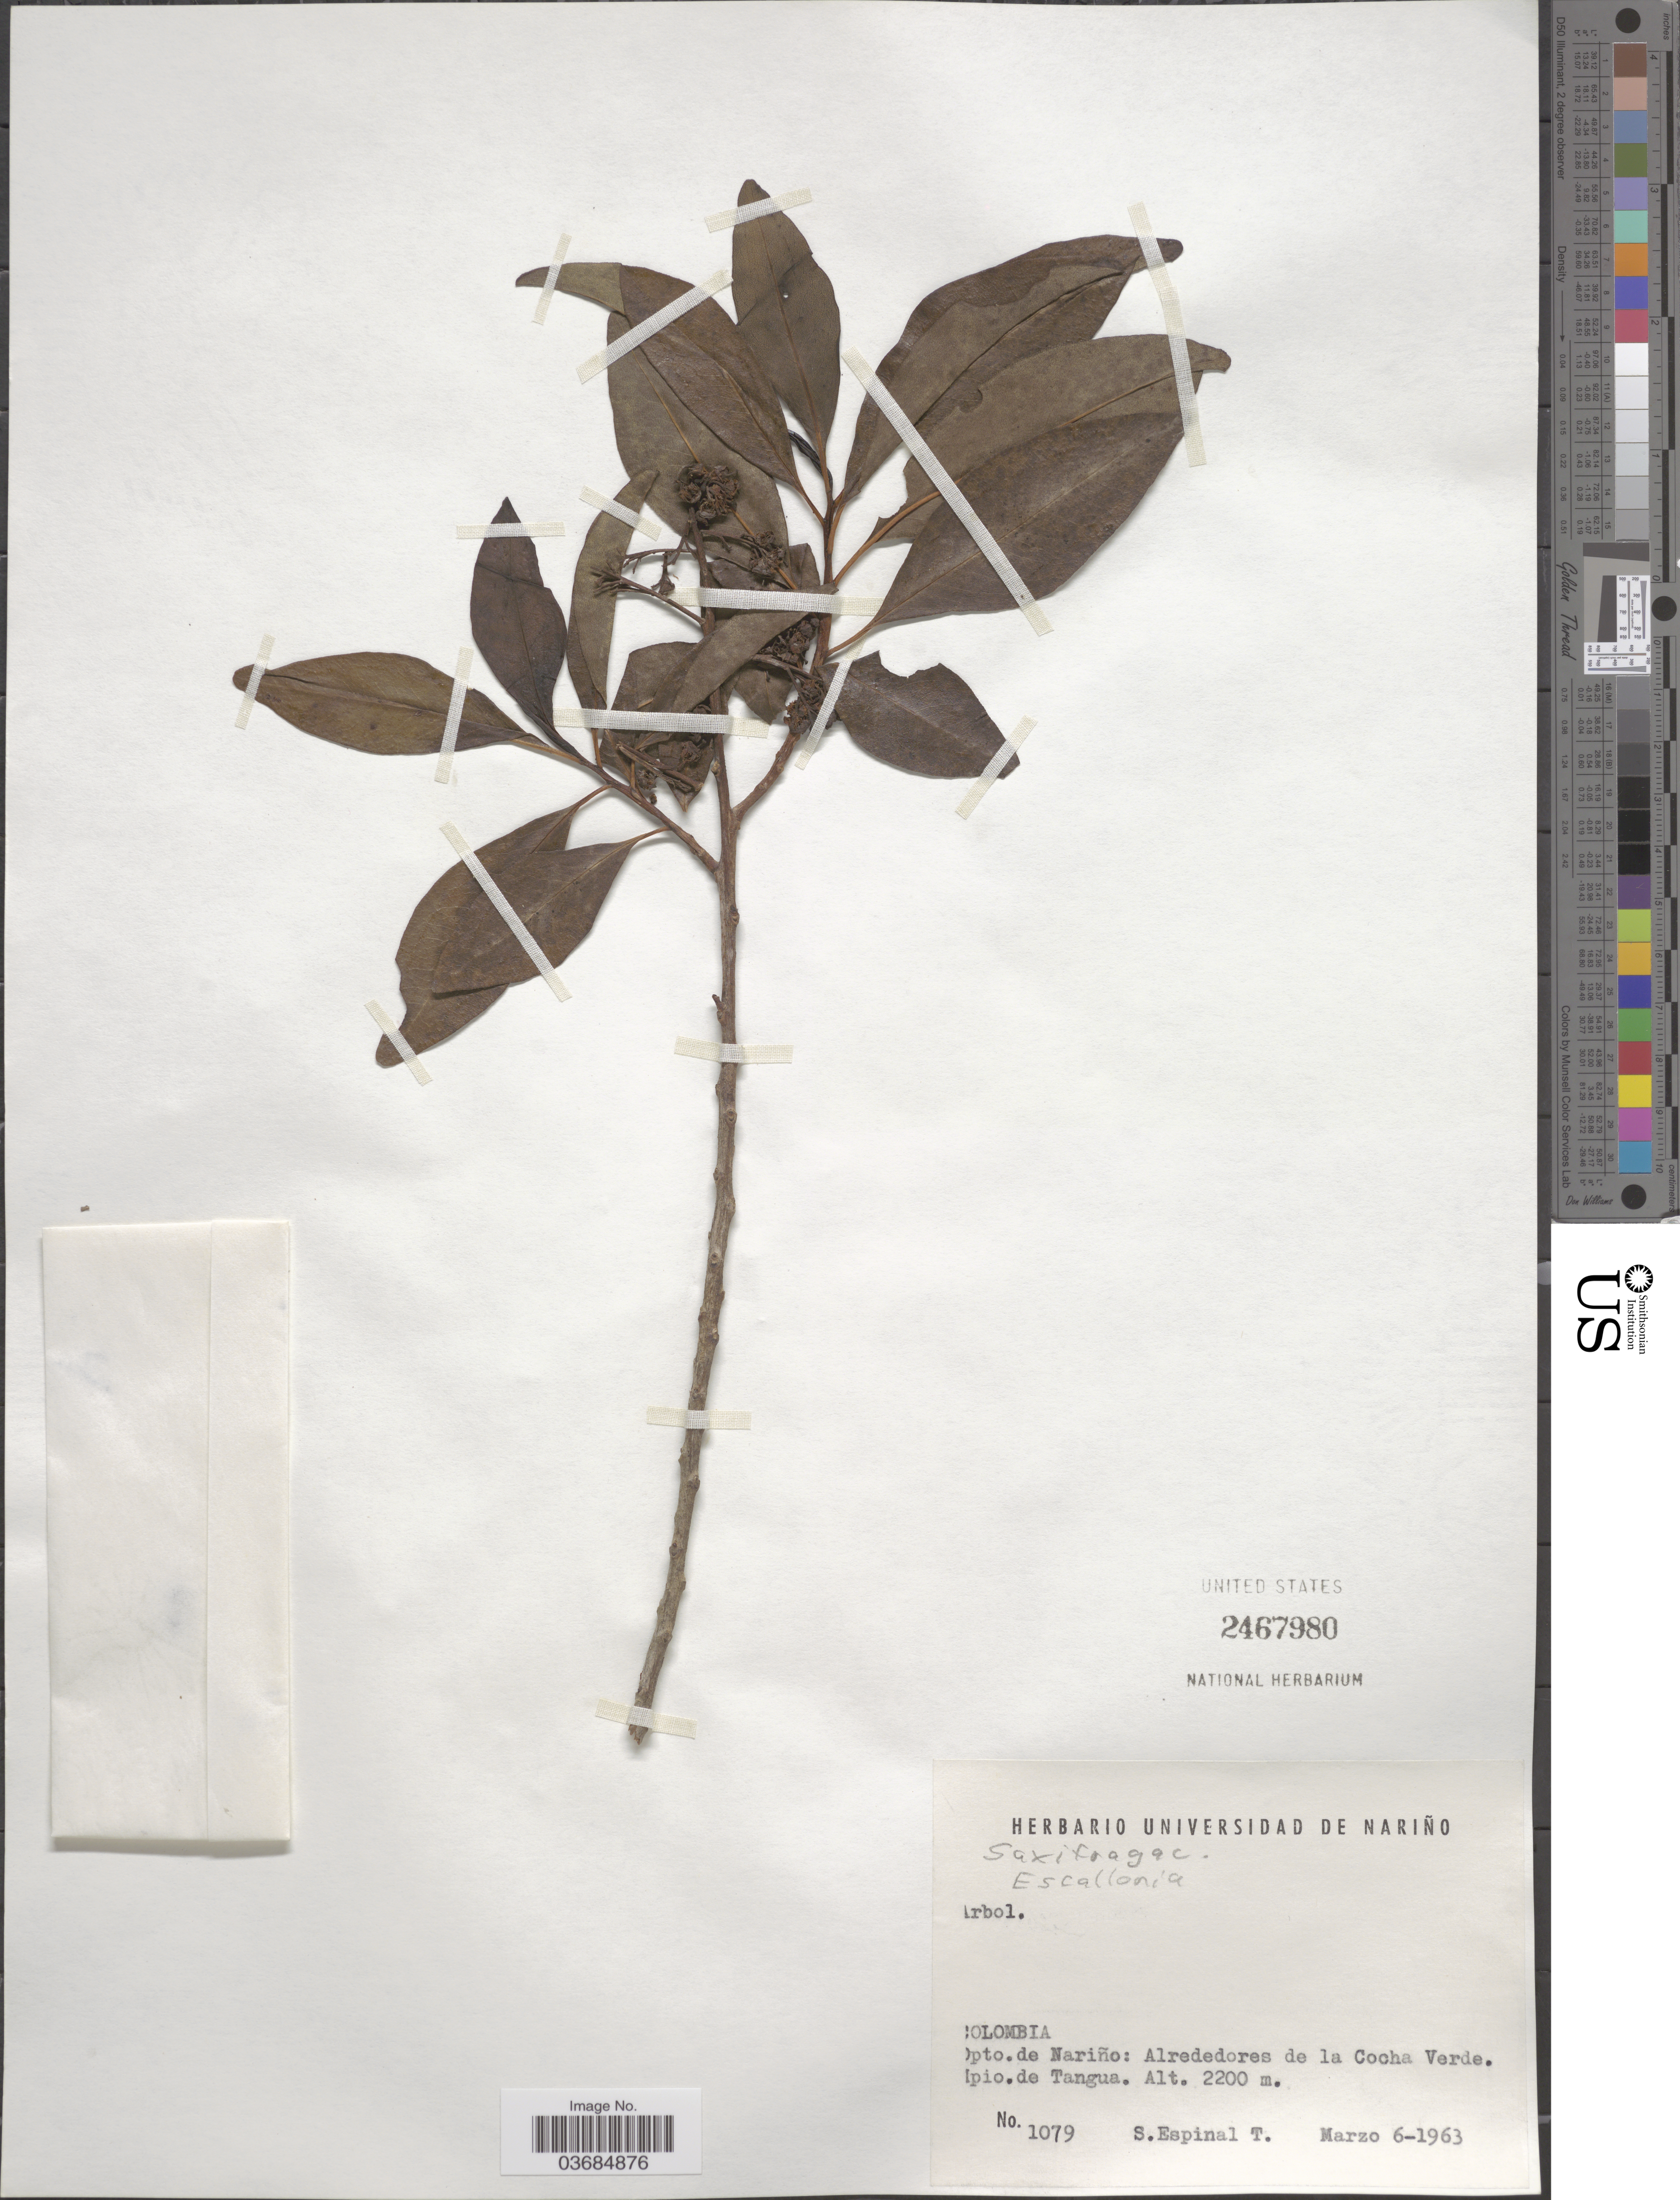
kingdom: Plantae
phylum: Tracheophyta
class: Magnoliopsida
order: Escalloniales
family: Escalloniaceae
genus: Escallonia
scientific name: Escallonia sp.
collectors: S. Espinal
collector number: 1079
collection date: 1963-03-06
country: Colombia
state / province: Nariño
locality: Dpto. de Nariño: Alrededores de la Cocha Verde. Mpio. De Tangua.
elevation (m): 2200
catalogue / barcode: US 2467980